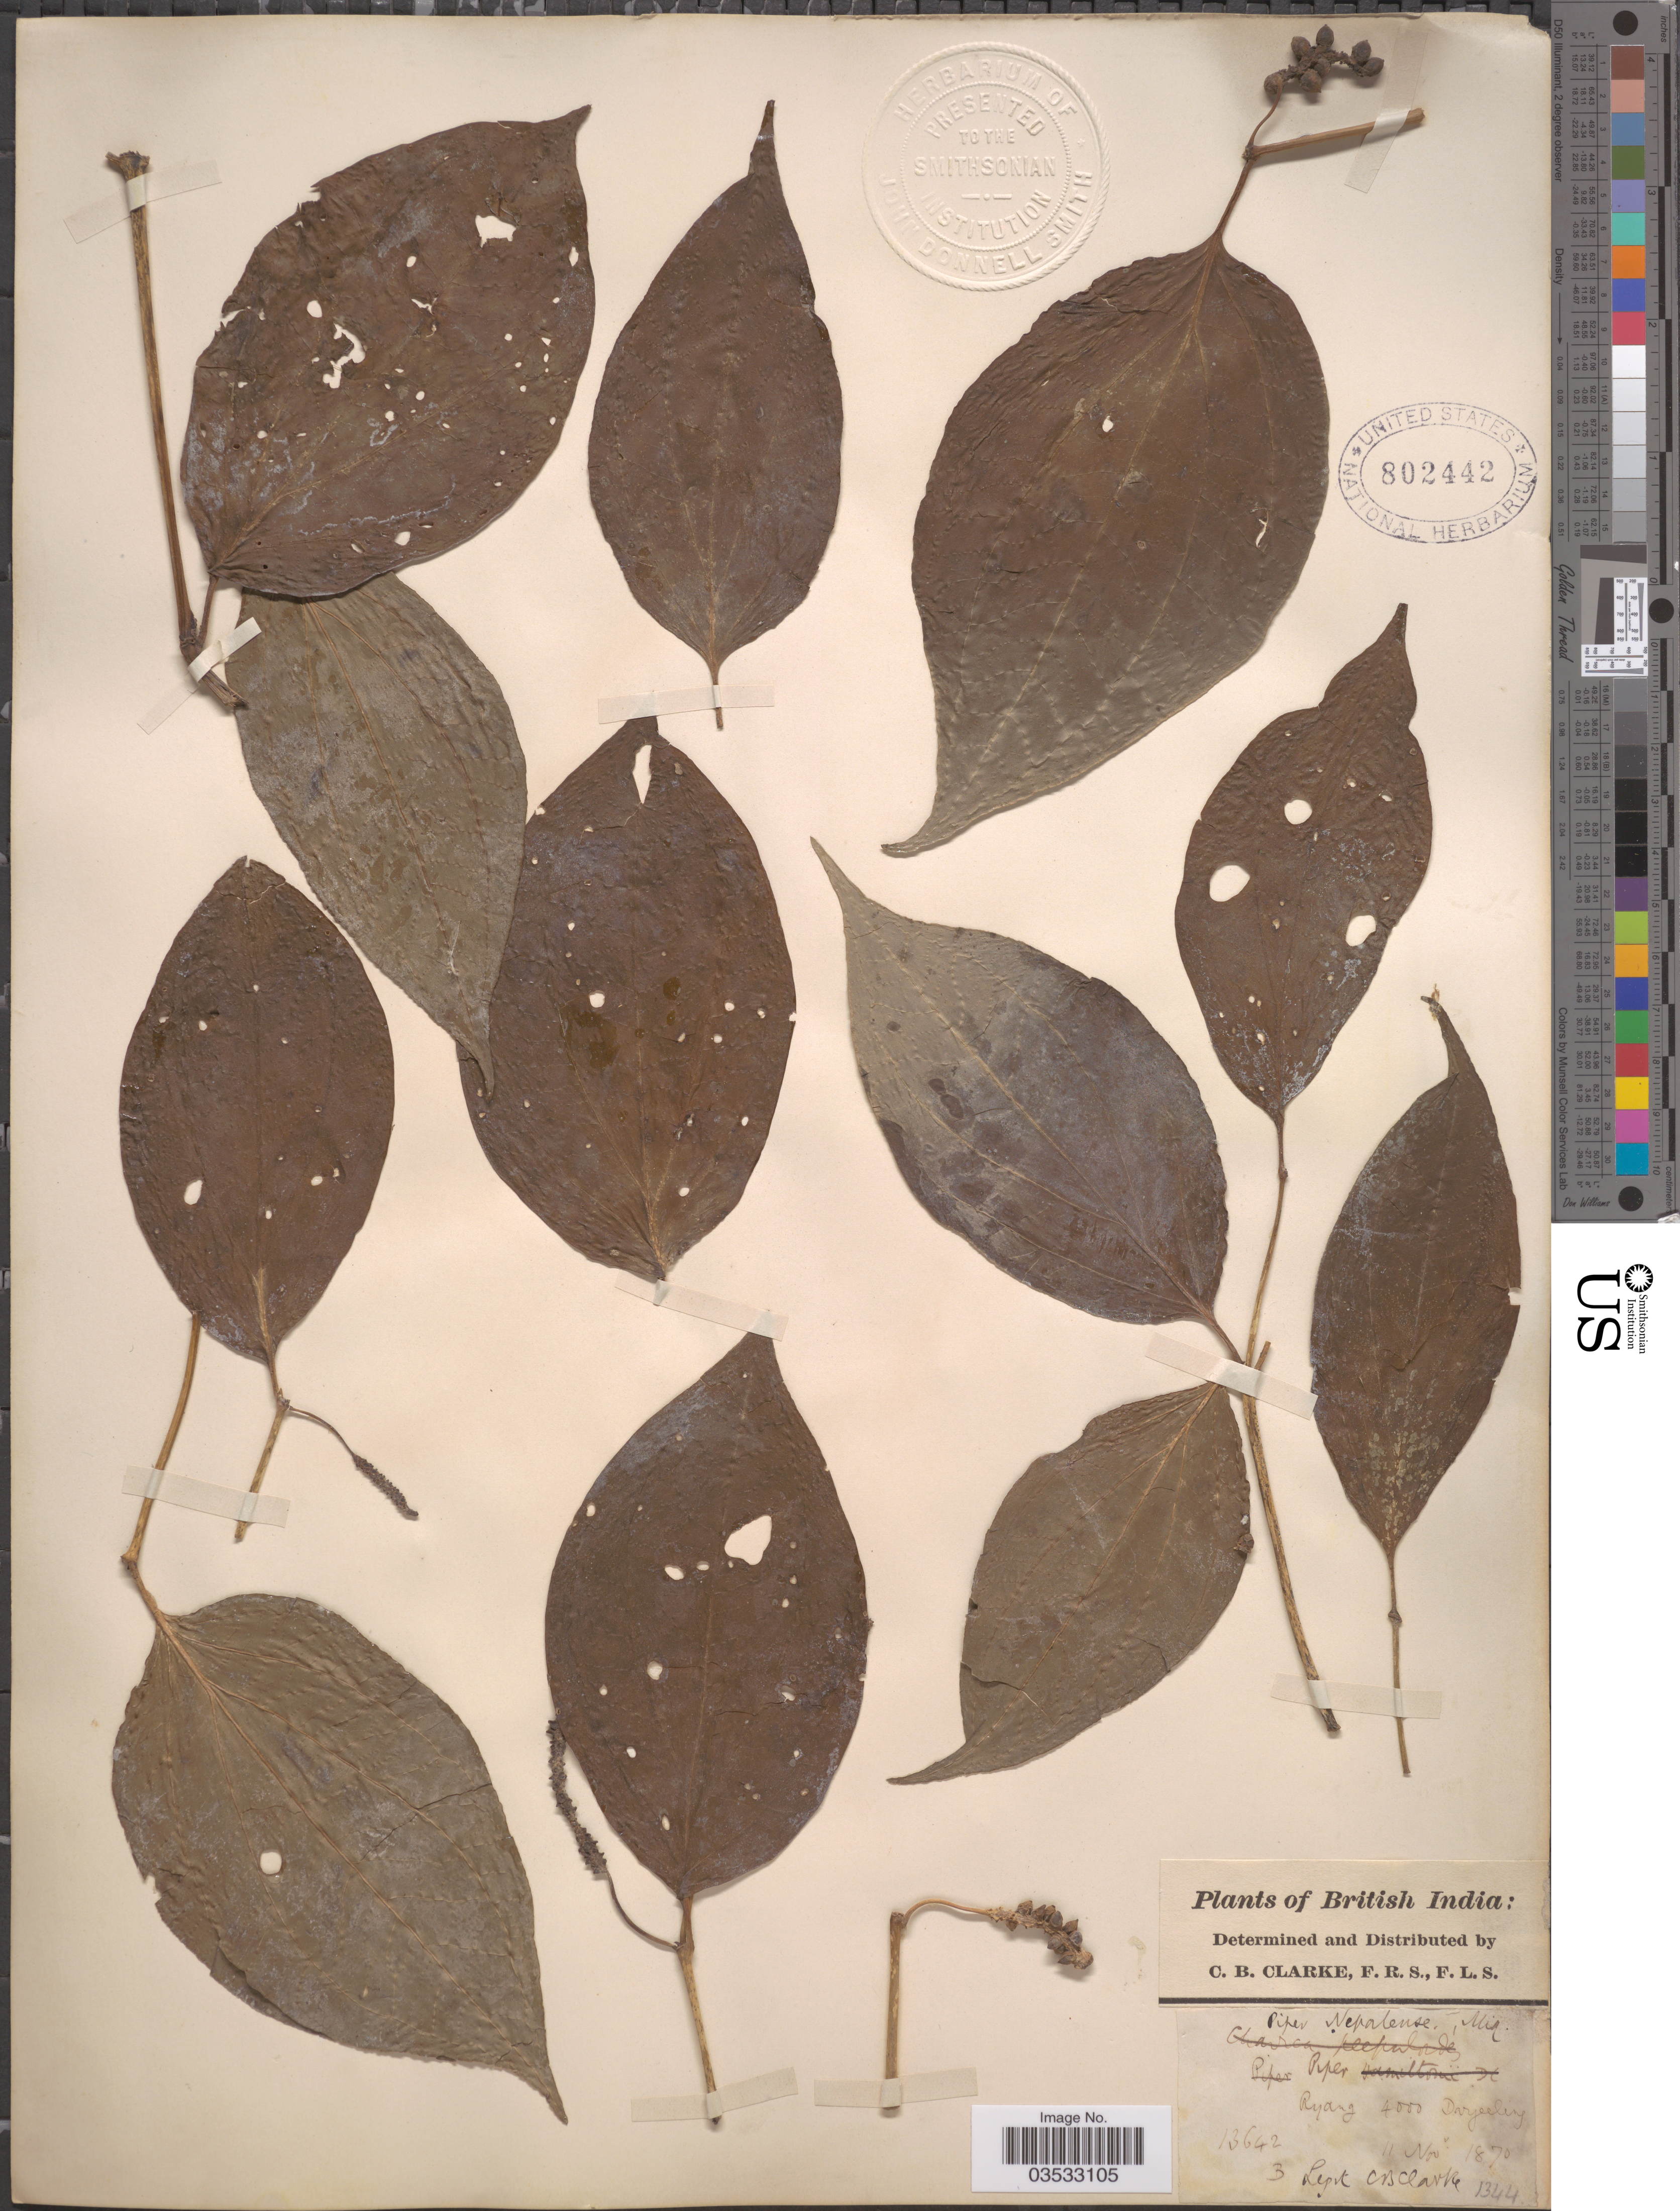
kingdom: Plantae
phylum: Tracheophyta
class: Magnoliopsida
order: Piperales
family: Piperaceae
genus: Piper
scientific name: Piper nepalense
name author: Miq.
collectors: C. B. Clarke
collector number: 13642B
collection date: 1870-11-11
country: India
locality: British India. Ryang, Darjeeling.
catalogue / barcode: US 802442